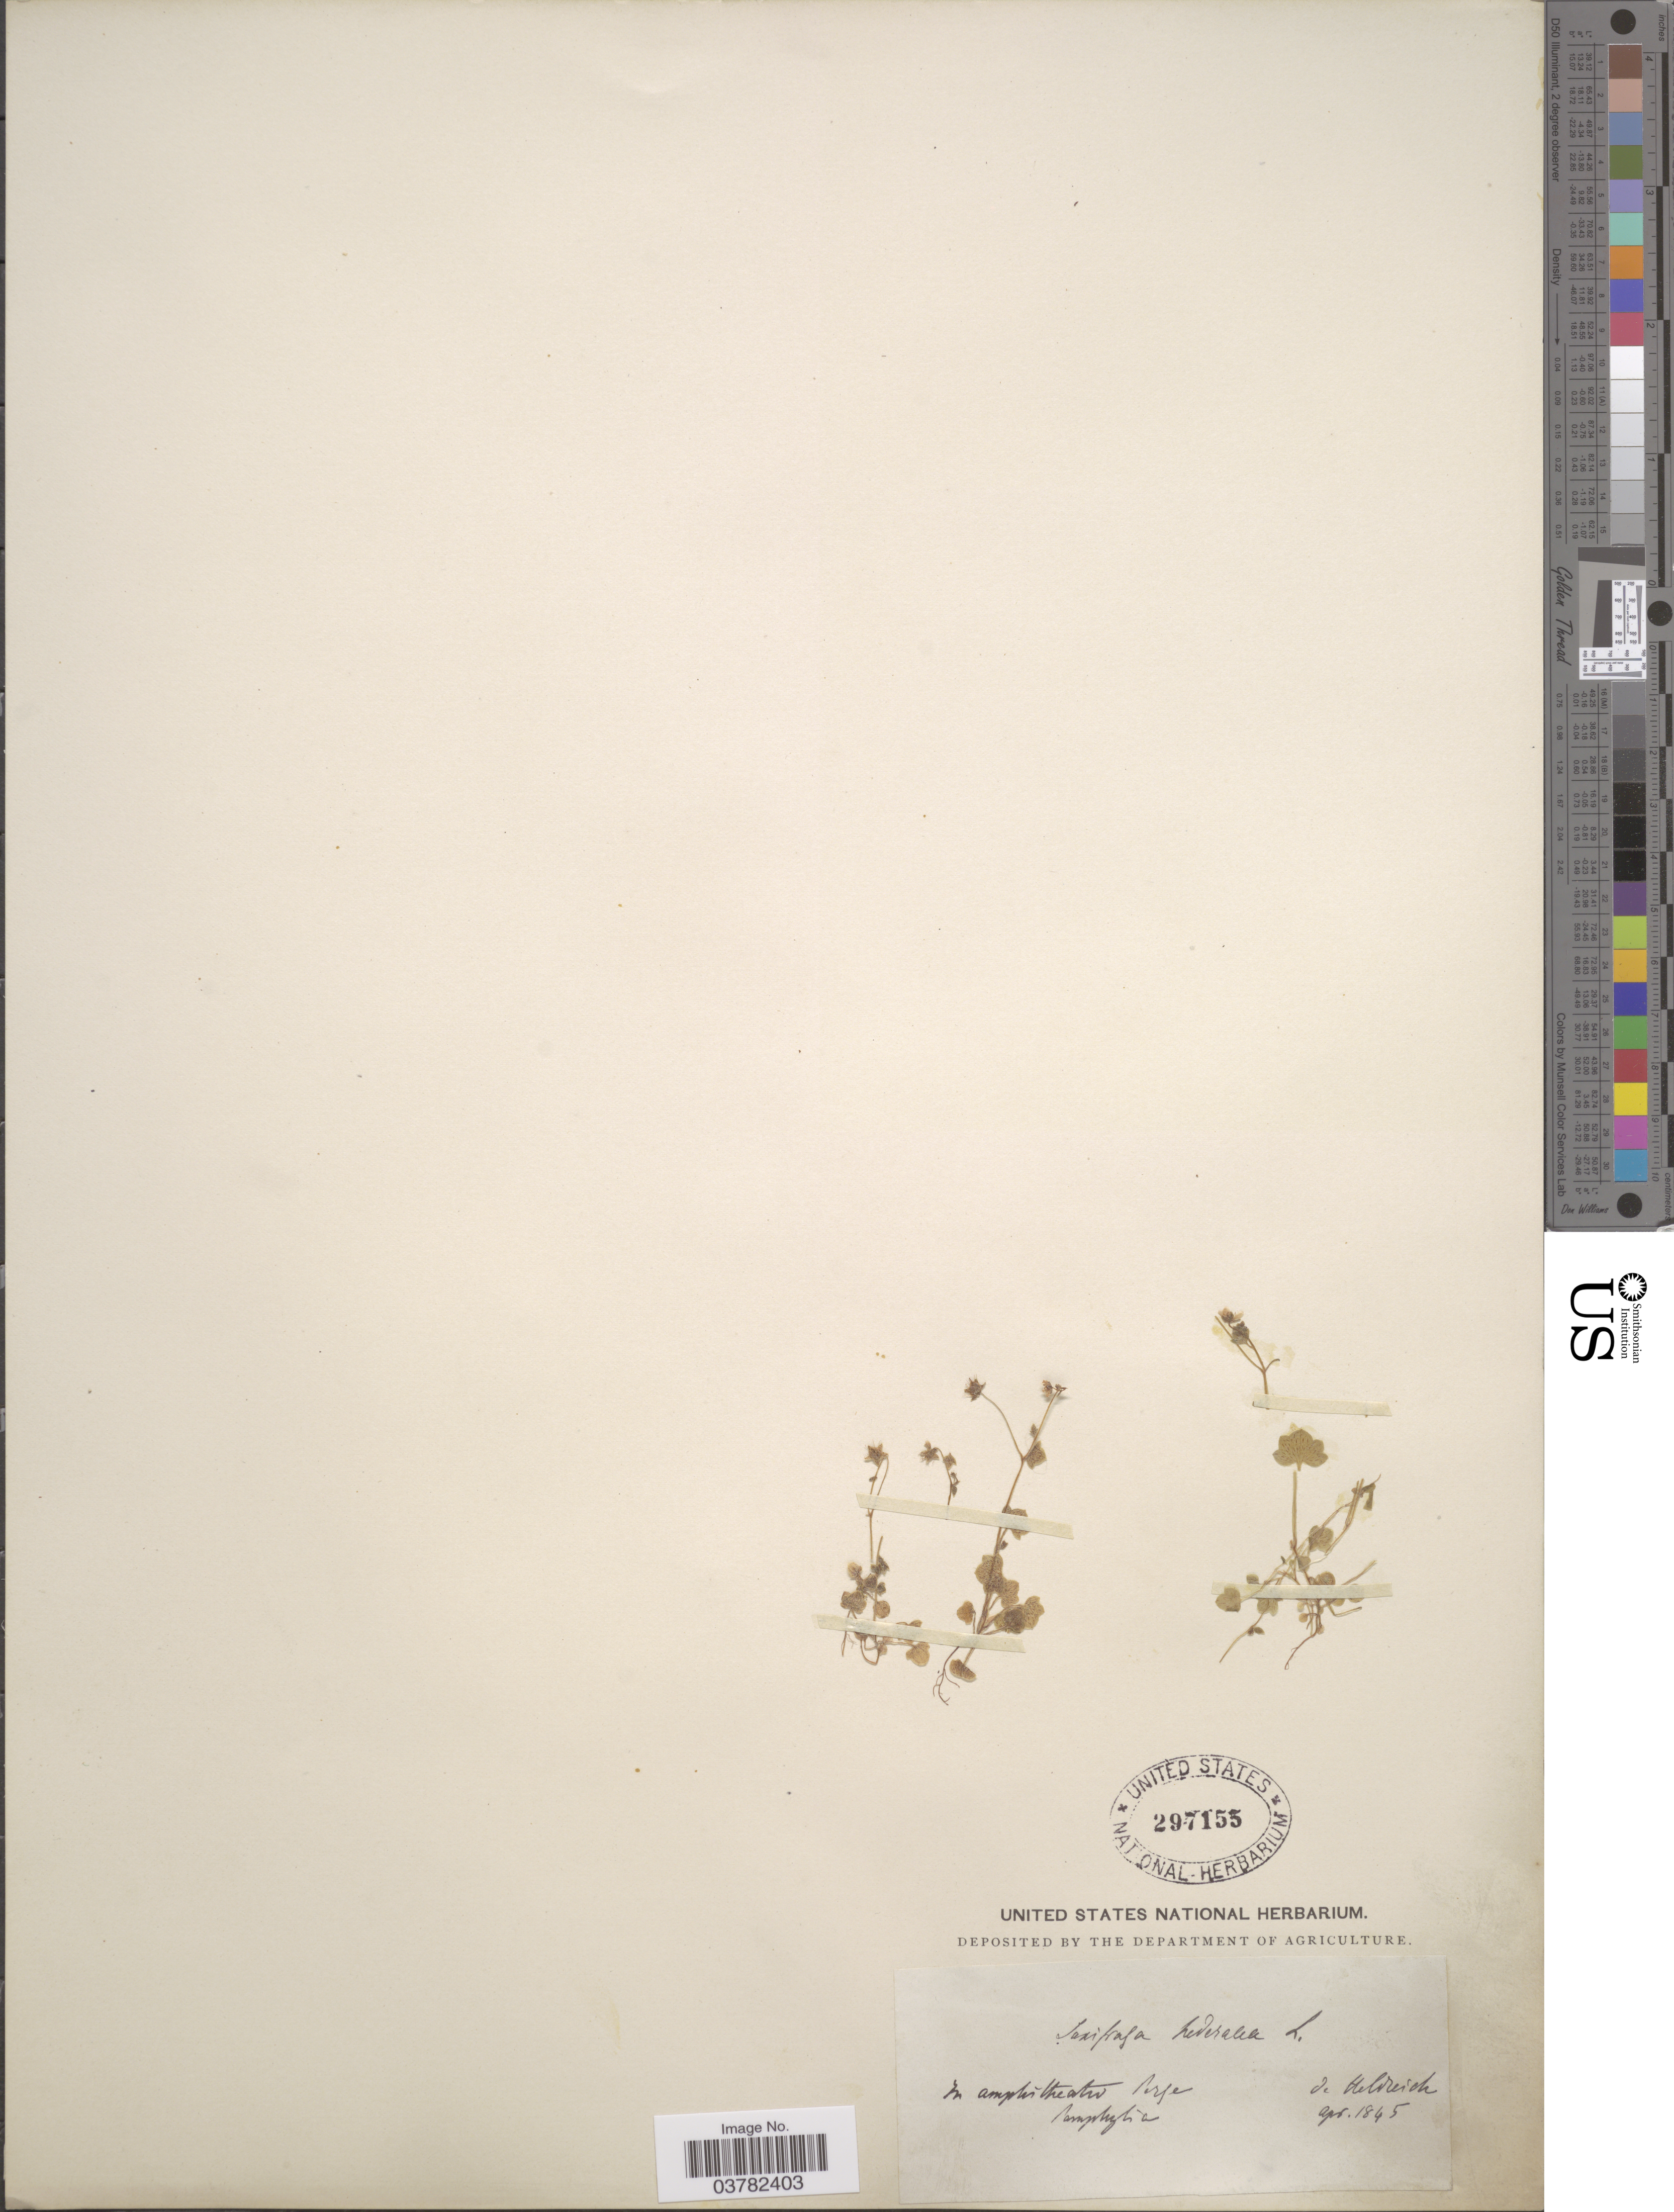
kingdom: Plantae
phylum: Tracheophyta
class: Magnoliopsida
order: Saxifragales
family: Saxifragaceae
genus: Saxifraga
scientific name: Saxifraga hederacea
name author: L.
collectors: -. De Heldreich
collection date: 1845-04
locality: [illegible text].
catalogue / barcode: US 297155